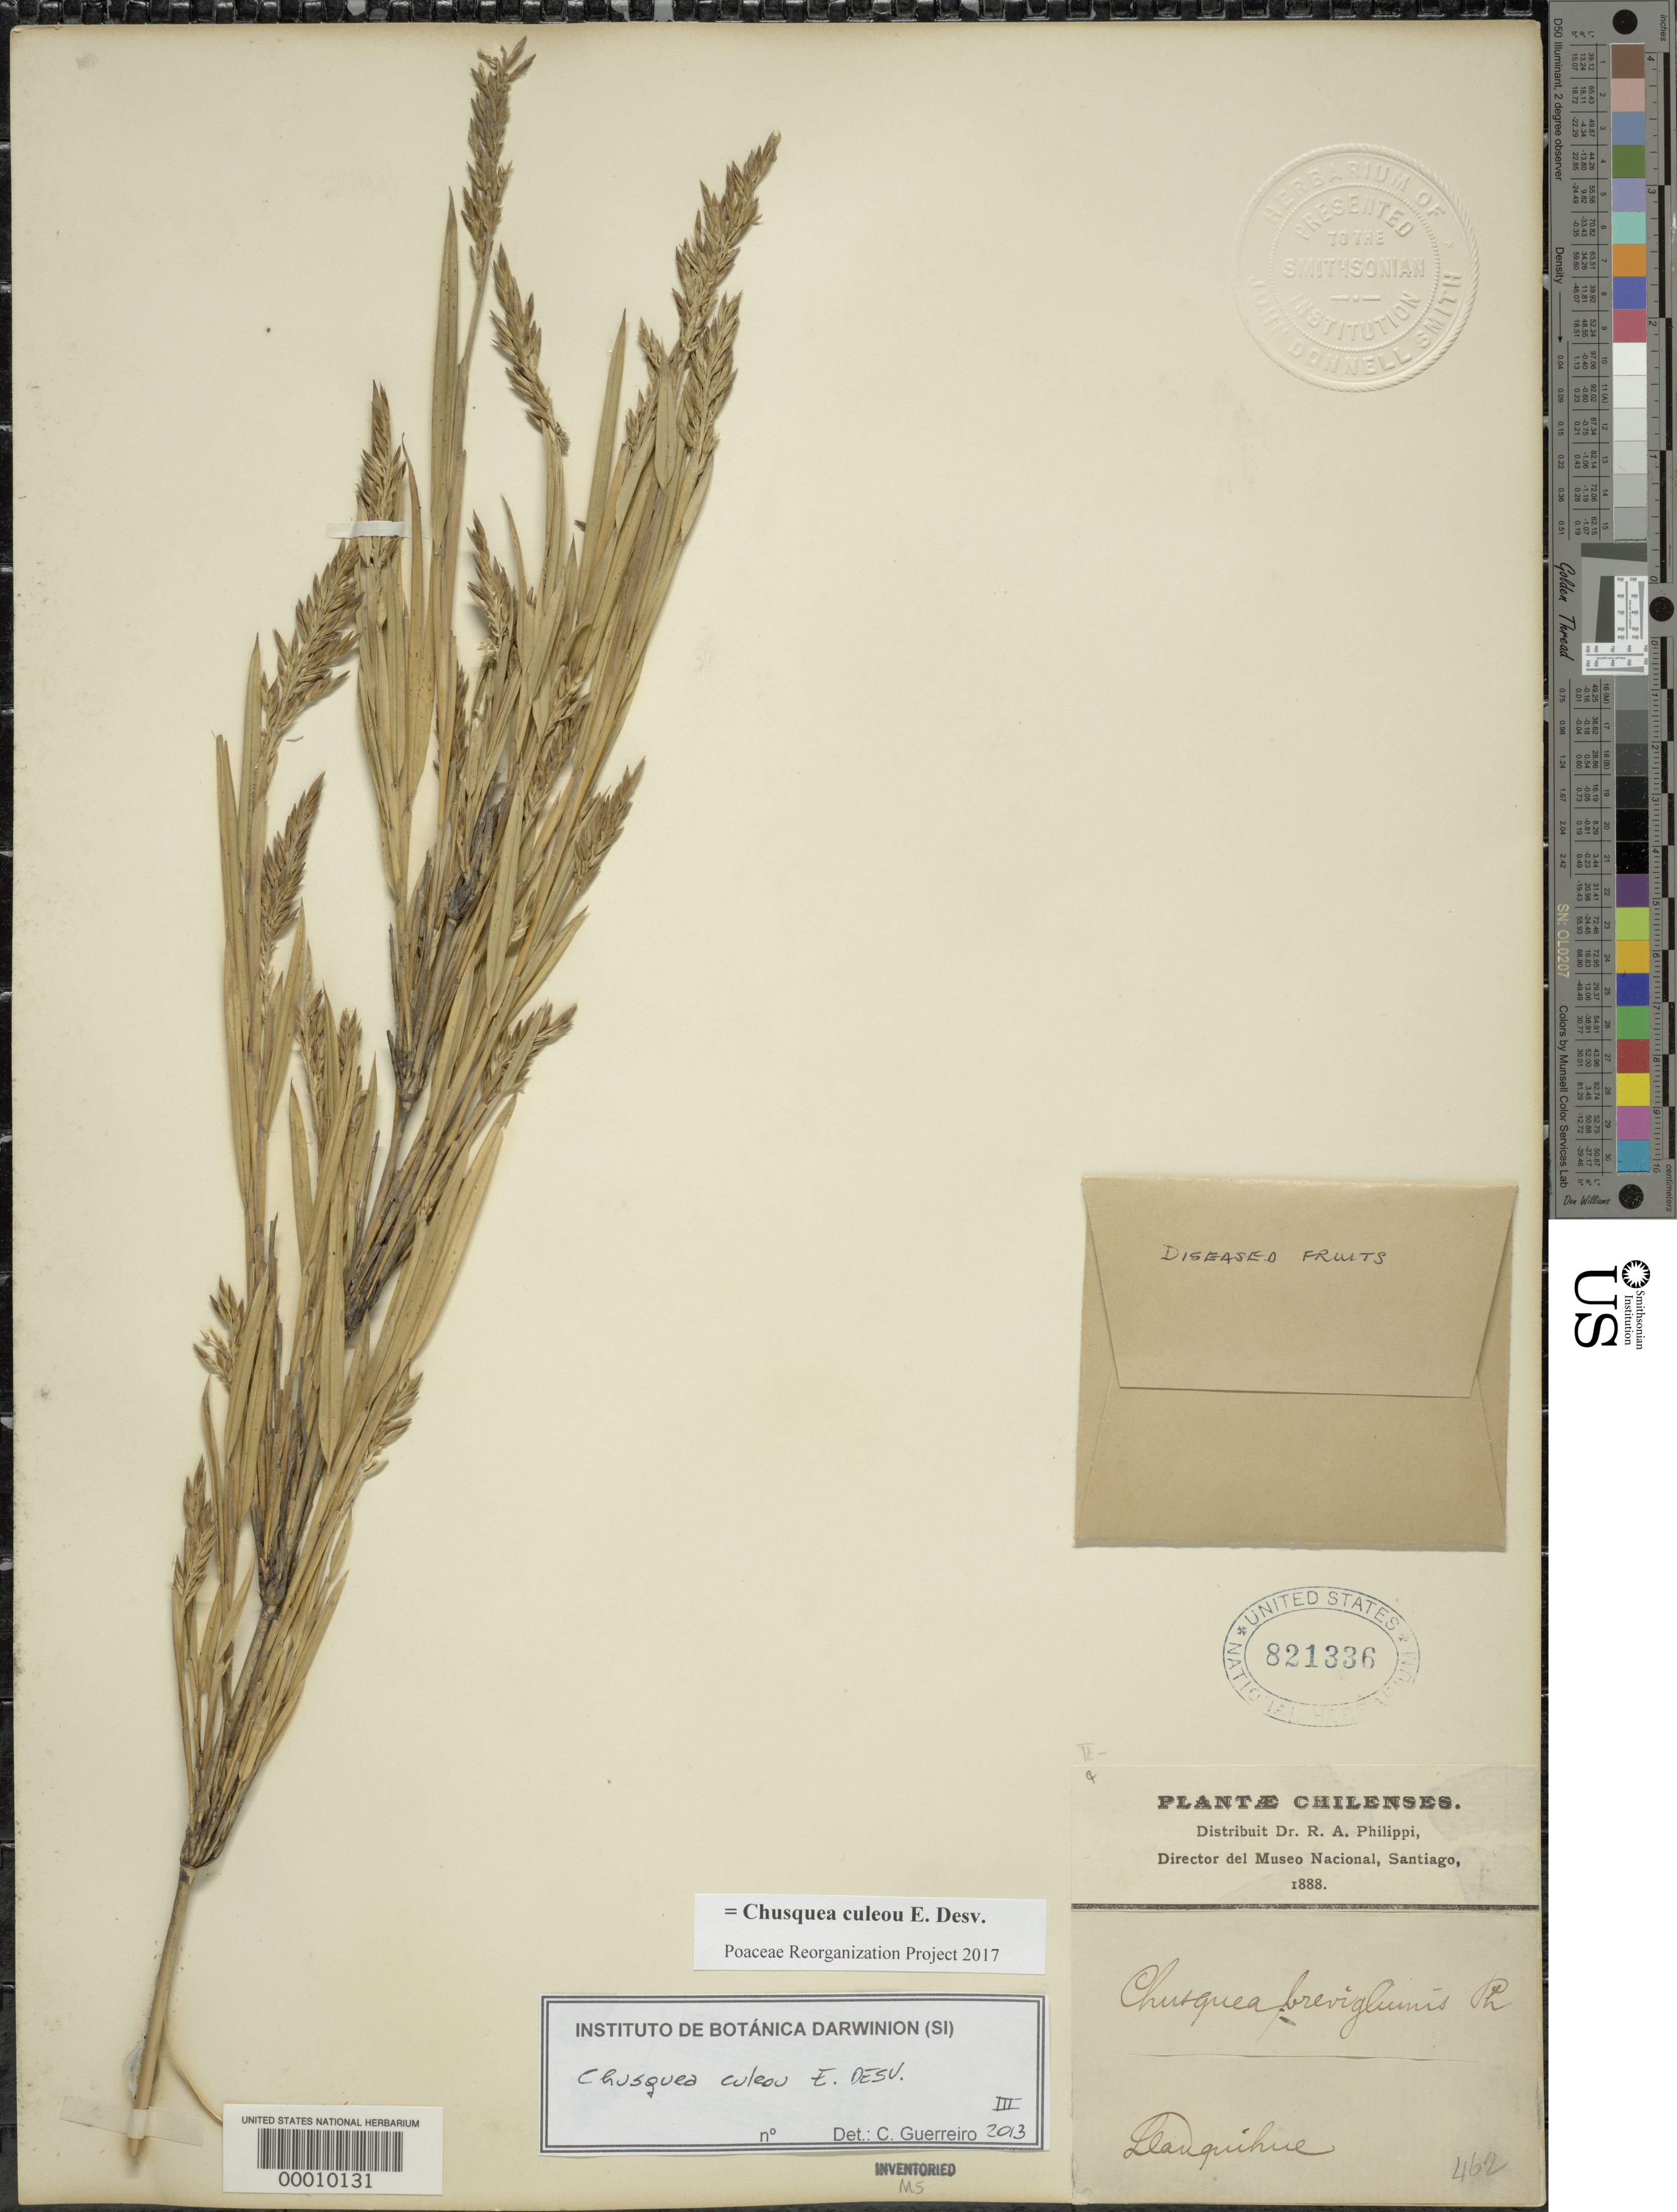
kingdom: Plantae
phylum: Tracheophyta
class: Liliopsida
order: Poales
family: Poaceae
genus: Chusquea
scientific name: Chusquea culeou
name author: É. Desv.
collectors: -. Daugrinue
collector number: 462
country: Chile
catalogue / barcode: US 821336